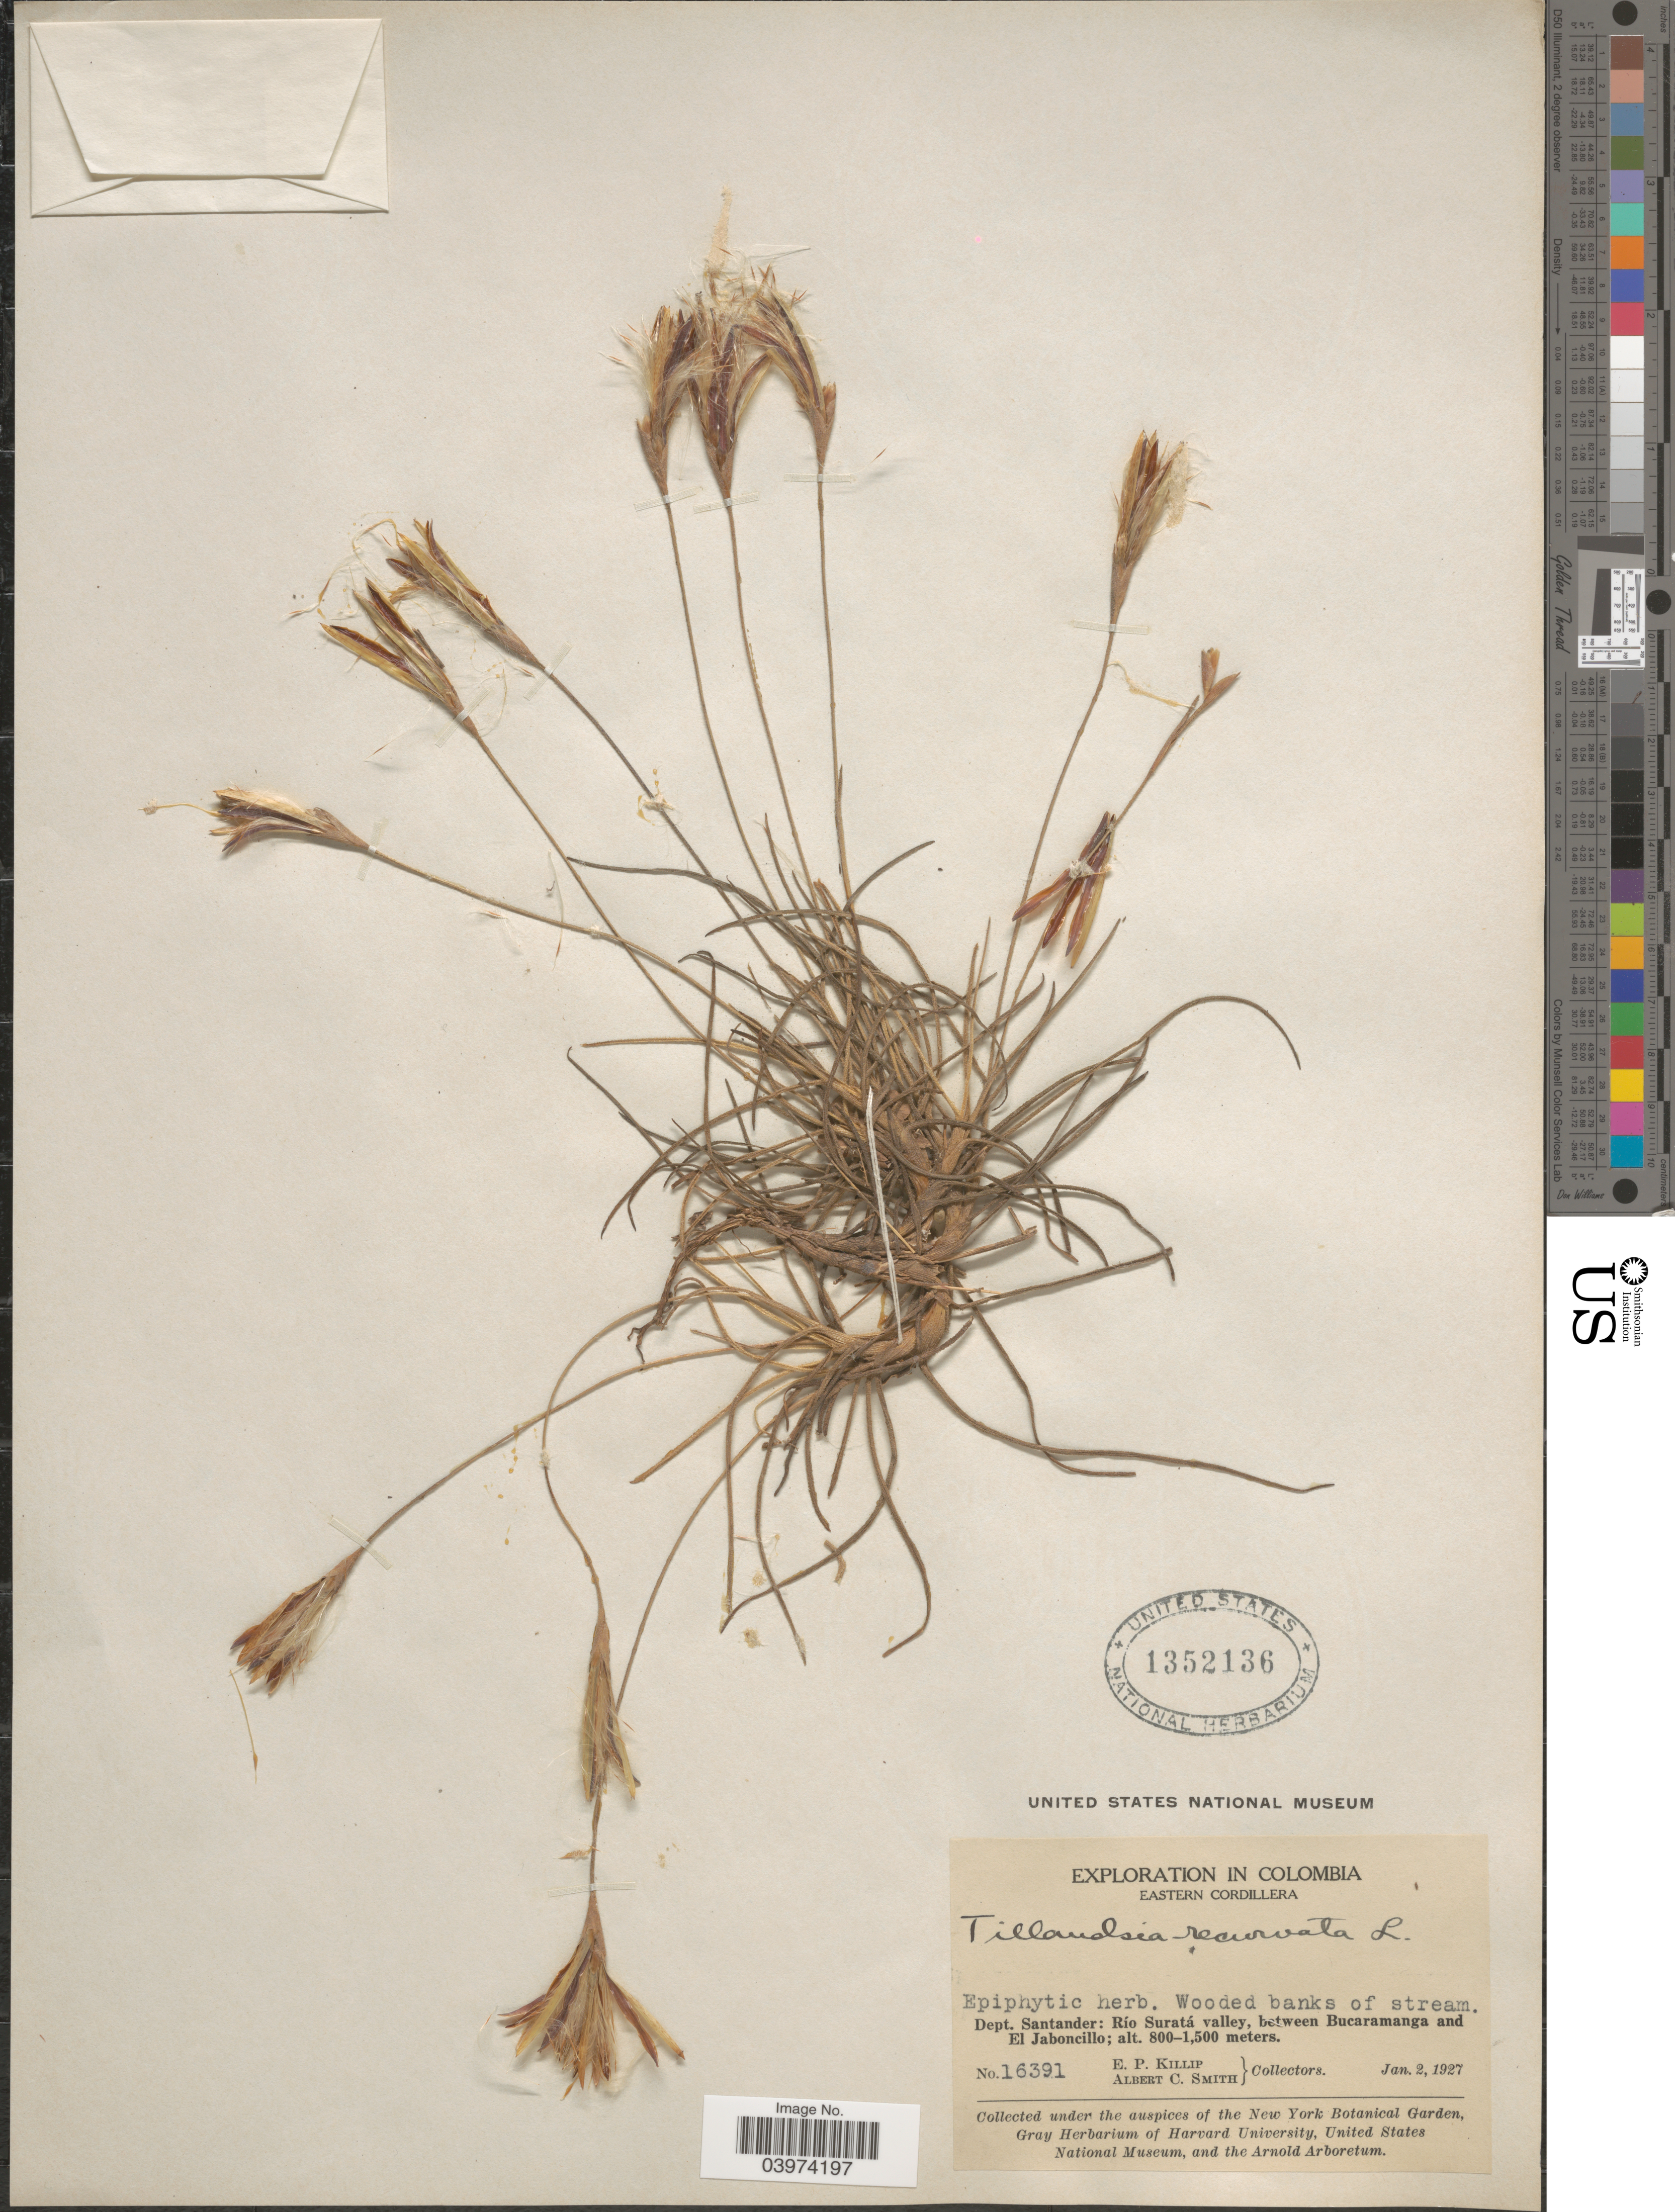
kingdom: Plantae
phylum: Tracheophyta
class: Liliopsida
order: Poales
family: Bromeliaceae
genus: Tillandsia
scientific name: Tillandsia recurvata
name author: L.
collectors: E. P. Killip & A. C. Smith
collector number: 16391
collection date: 1927-01-02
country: Colombia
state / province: Santander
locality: Exploration in Colombia. Eastern Cordillera. Wooded banks of stream. Dept. Santander: Río Suratá valley, between Bucaramanga and El Jaboncillo.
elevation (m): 800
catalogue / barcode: US 1352136